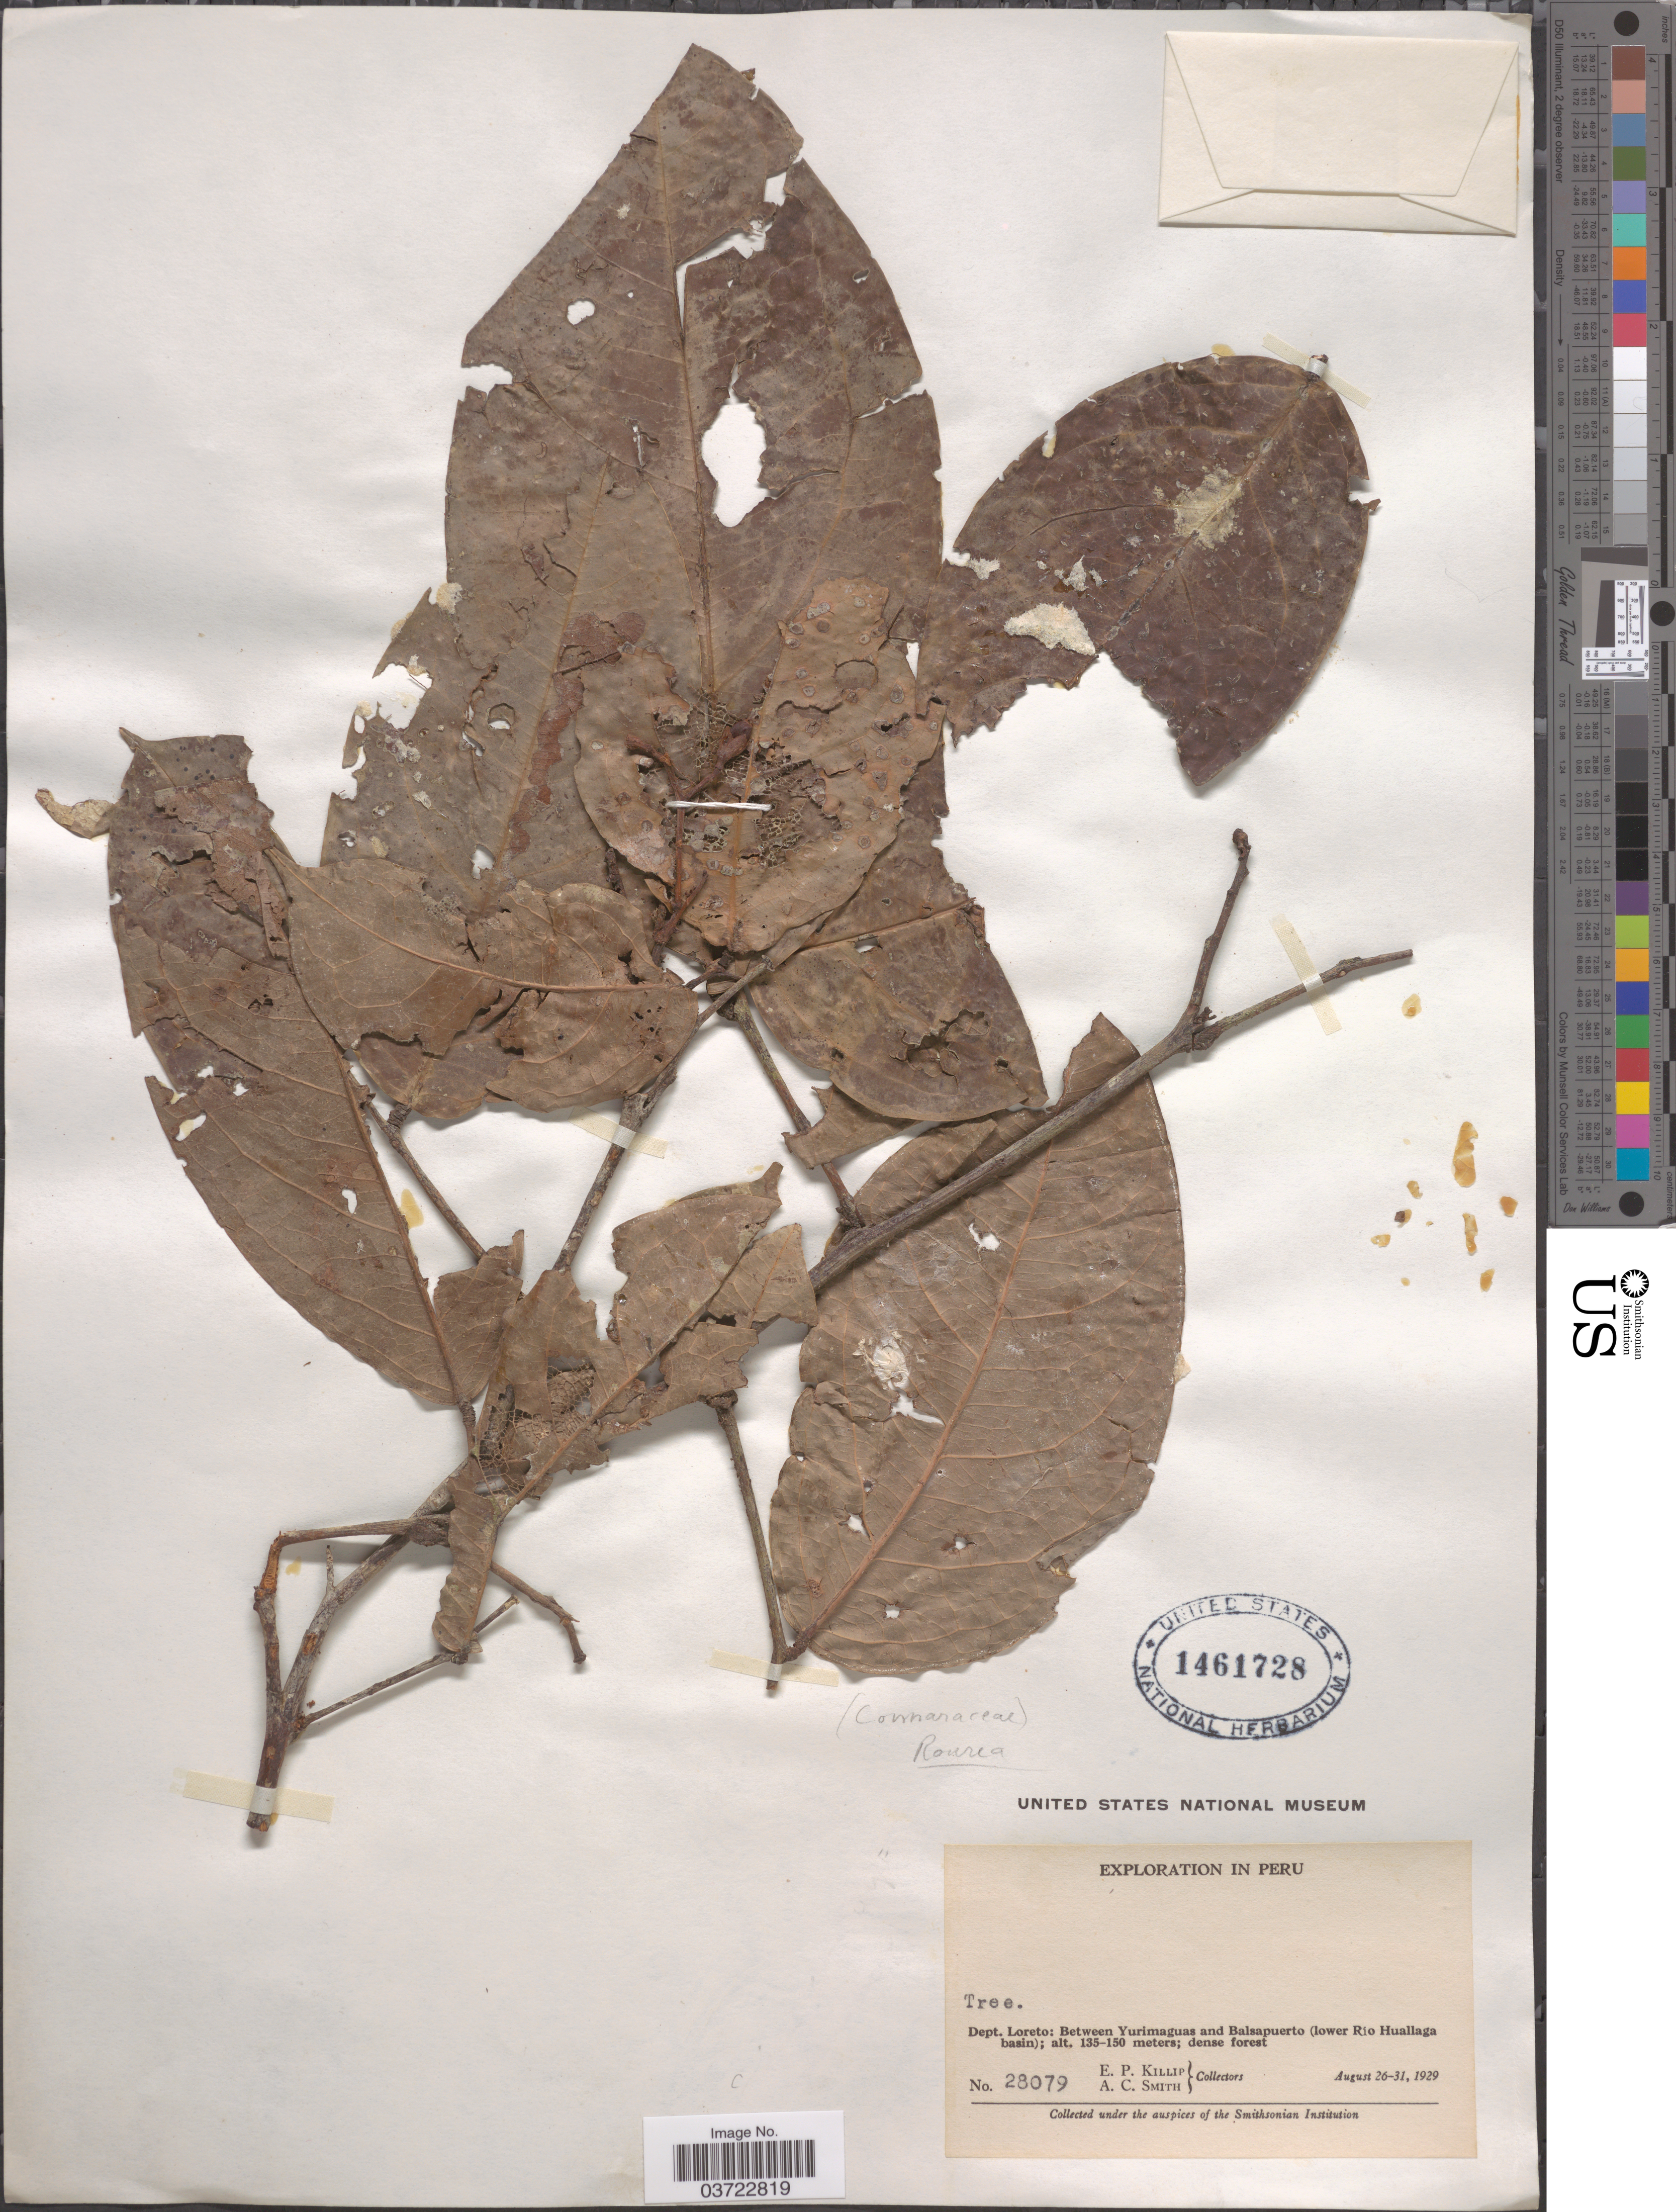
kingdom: Plantae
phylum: Tracheophyta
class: Magnoliopsida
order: Oxalidales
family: Connaraceae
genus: Rourea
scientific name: Rourea sp.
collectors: E. P. Killip & A. C. Smith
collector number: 28079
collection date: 1929-08-26/1929-08-31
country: Peru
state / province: Loreto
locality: Dept. Loreto: Between Yurimaguas and Balsapuerto (lower Río Huallaga basin).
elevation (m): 135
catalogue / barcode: US 1461728